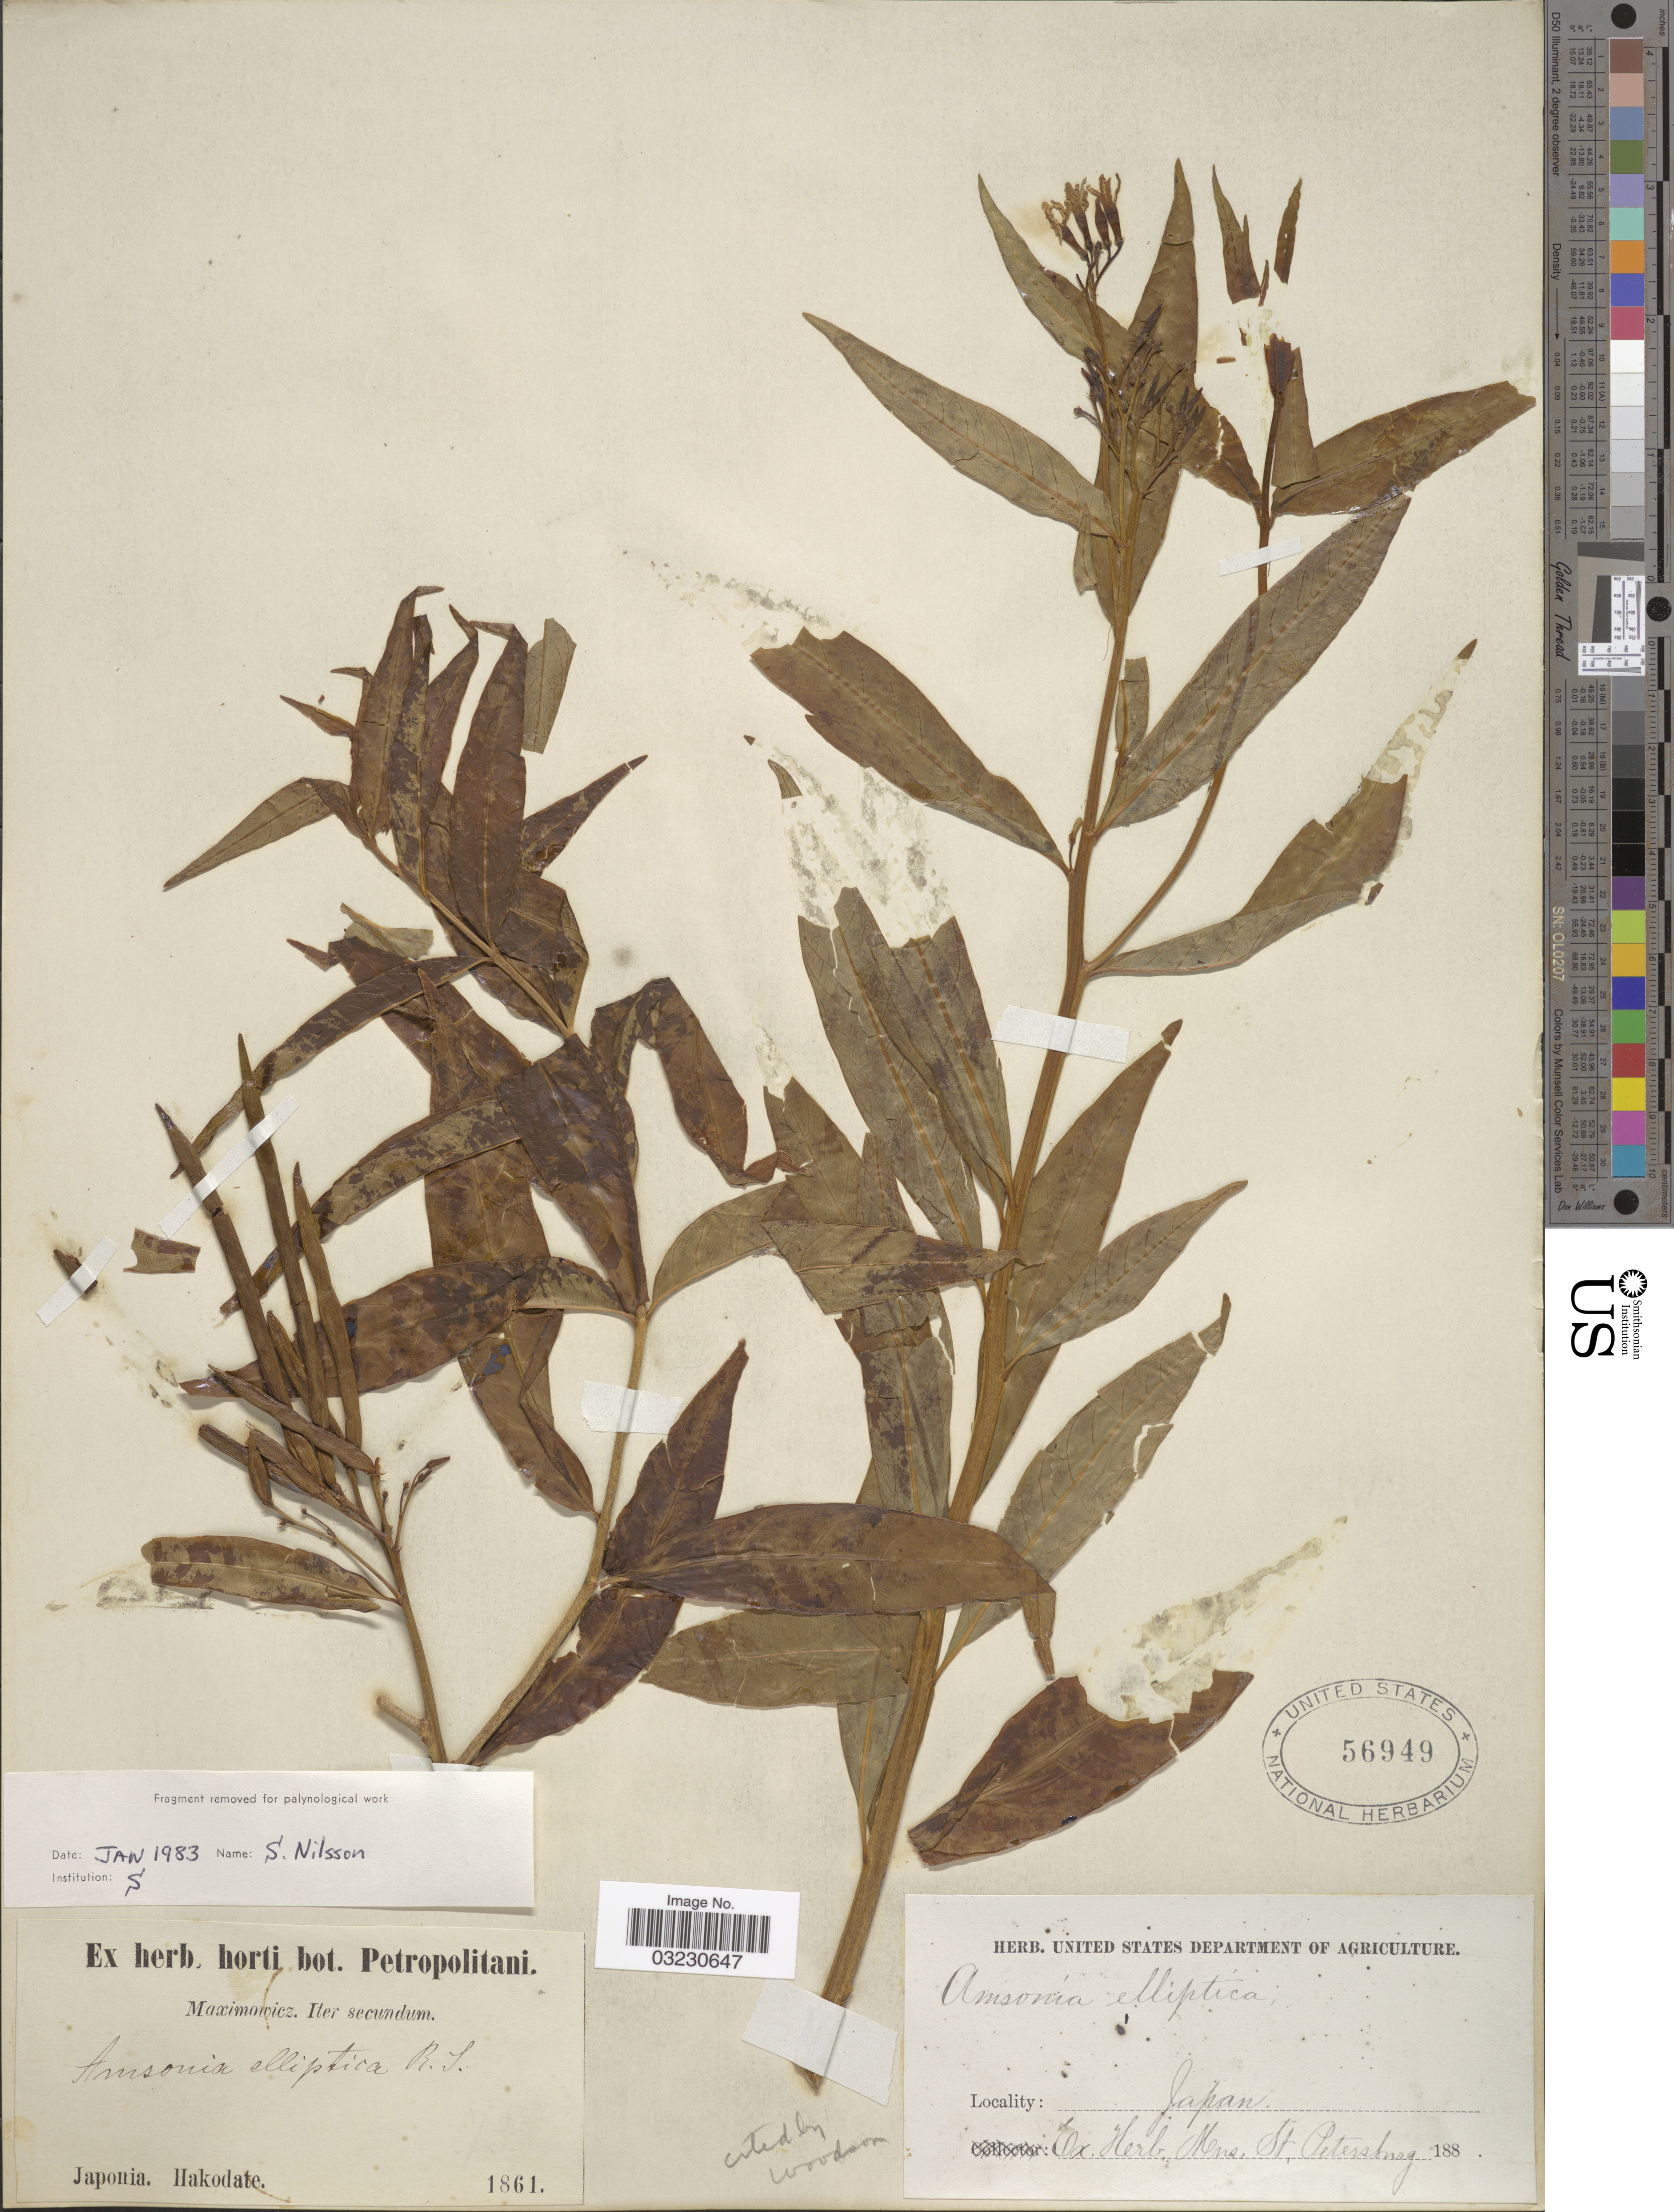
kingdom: Plantae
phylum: Tracheophyta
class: Magnoliopsida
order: Gentianales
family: Apocynaceae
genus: Amsonia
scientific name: Amsonia elliptica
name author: (Thunb.) Roem. & Schult.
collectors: -. Maximowicz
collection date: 1861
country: Japan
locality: Hakodate.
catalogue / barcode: US 56949